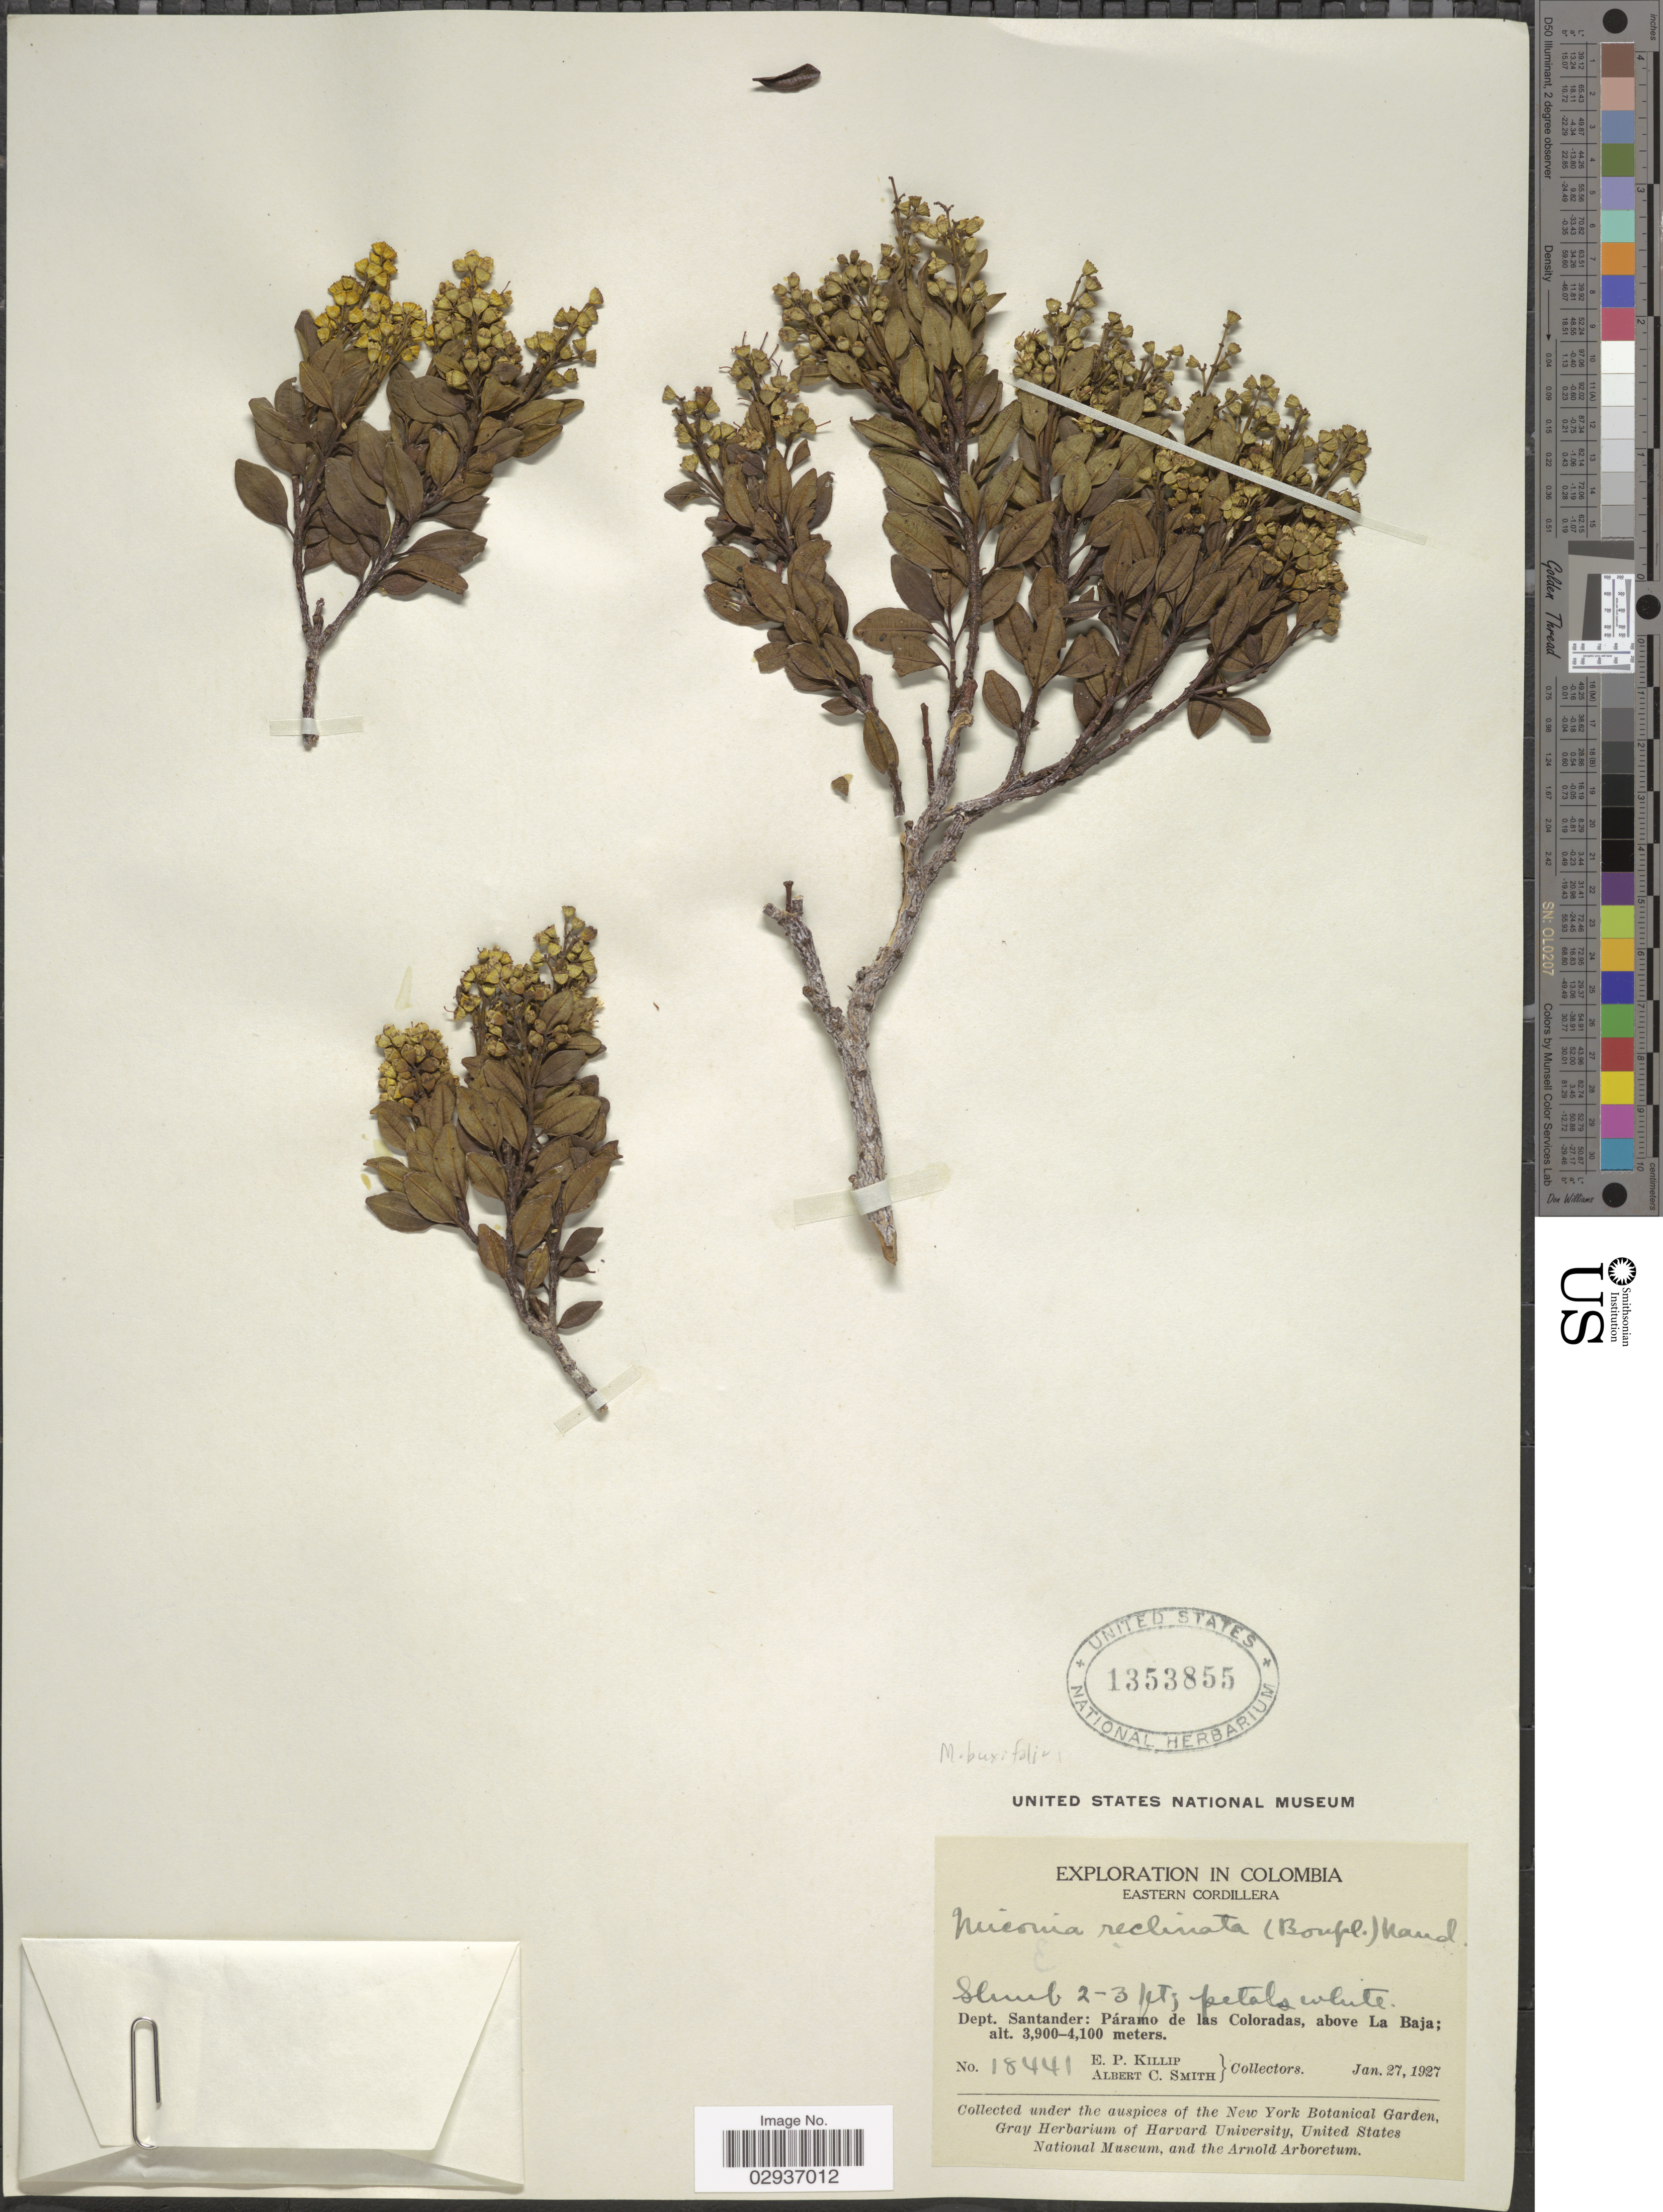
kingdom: Plantae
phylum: Tracheophyta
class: Magnoliopsida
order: Myrtales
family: Melastomataceae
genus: Miconia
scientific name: Miconia buxifolia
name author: Naudin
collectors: E. P. Killip & A. C. Smith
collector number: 18441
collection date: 1927-01-27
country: Colombia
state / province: Santander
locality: Eastern Cordillera. Dept. Santander: Páramo de las Coloradas, above La Baja.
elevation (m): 3900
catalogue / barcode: US 1353855